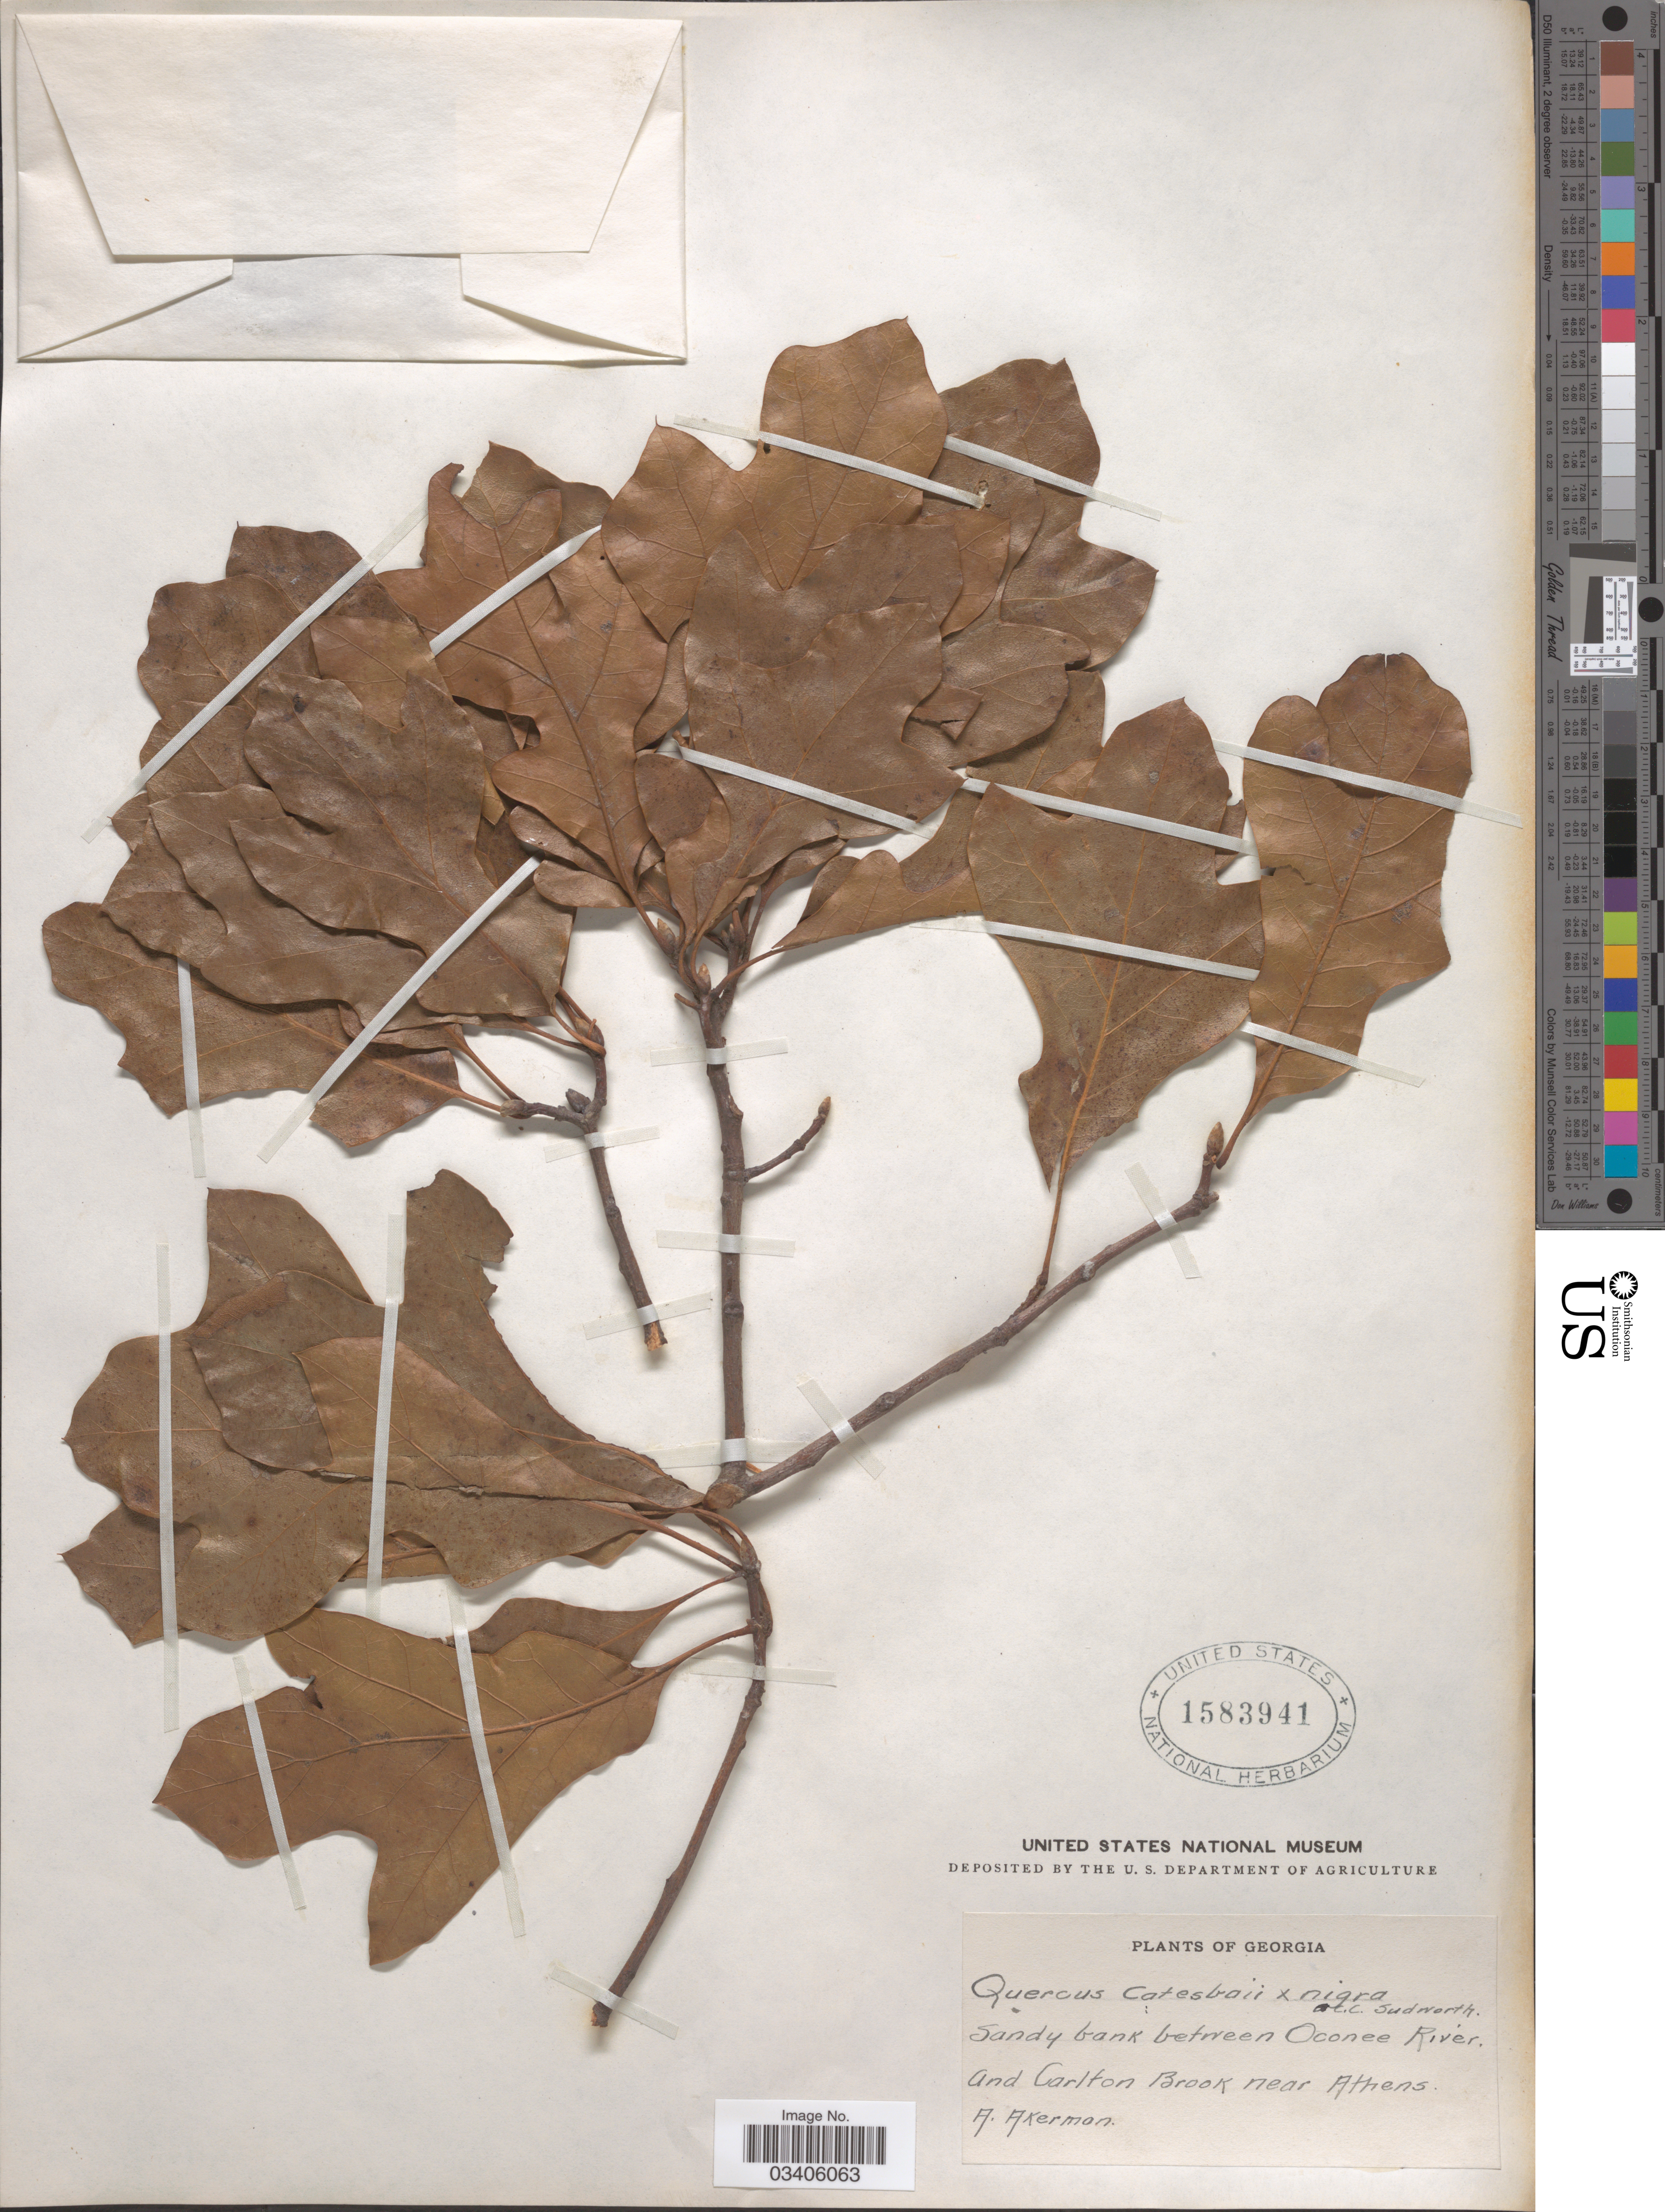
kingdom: Plantae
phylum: Tracheophyta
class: Magnoliopsida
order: Fagales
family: Fagaceae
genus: Quercus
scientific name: Quercus laevis x Q. nigra L.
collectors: A. Akerman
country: United States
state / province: Georgia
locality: Sandy bank between Oconee River and Carlton Brook near Athens.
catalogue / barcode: US 1583941